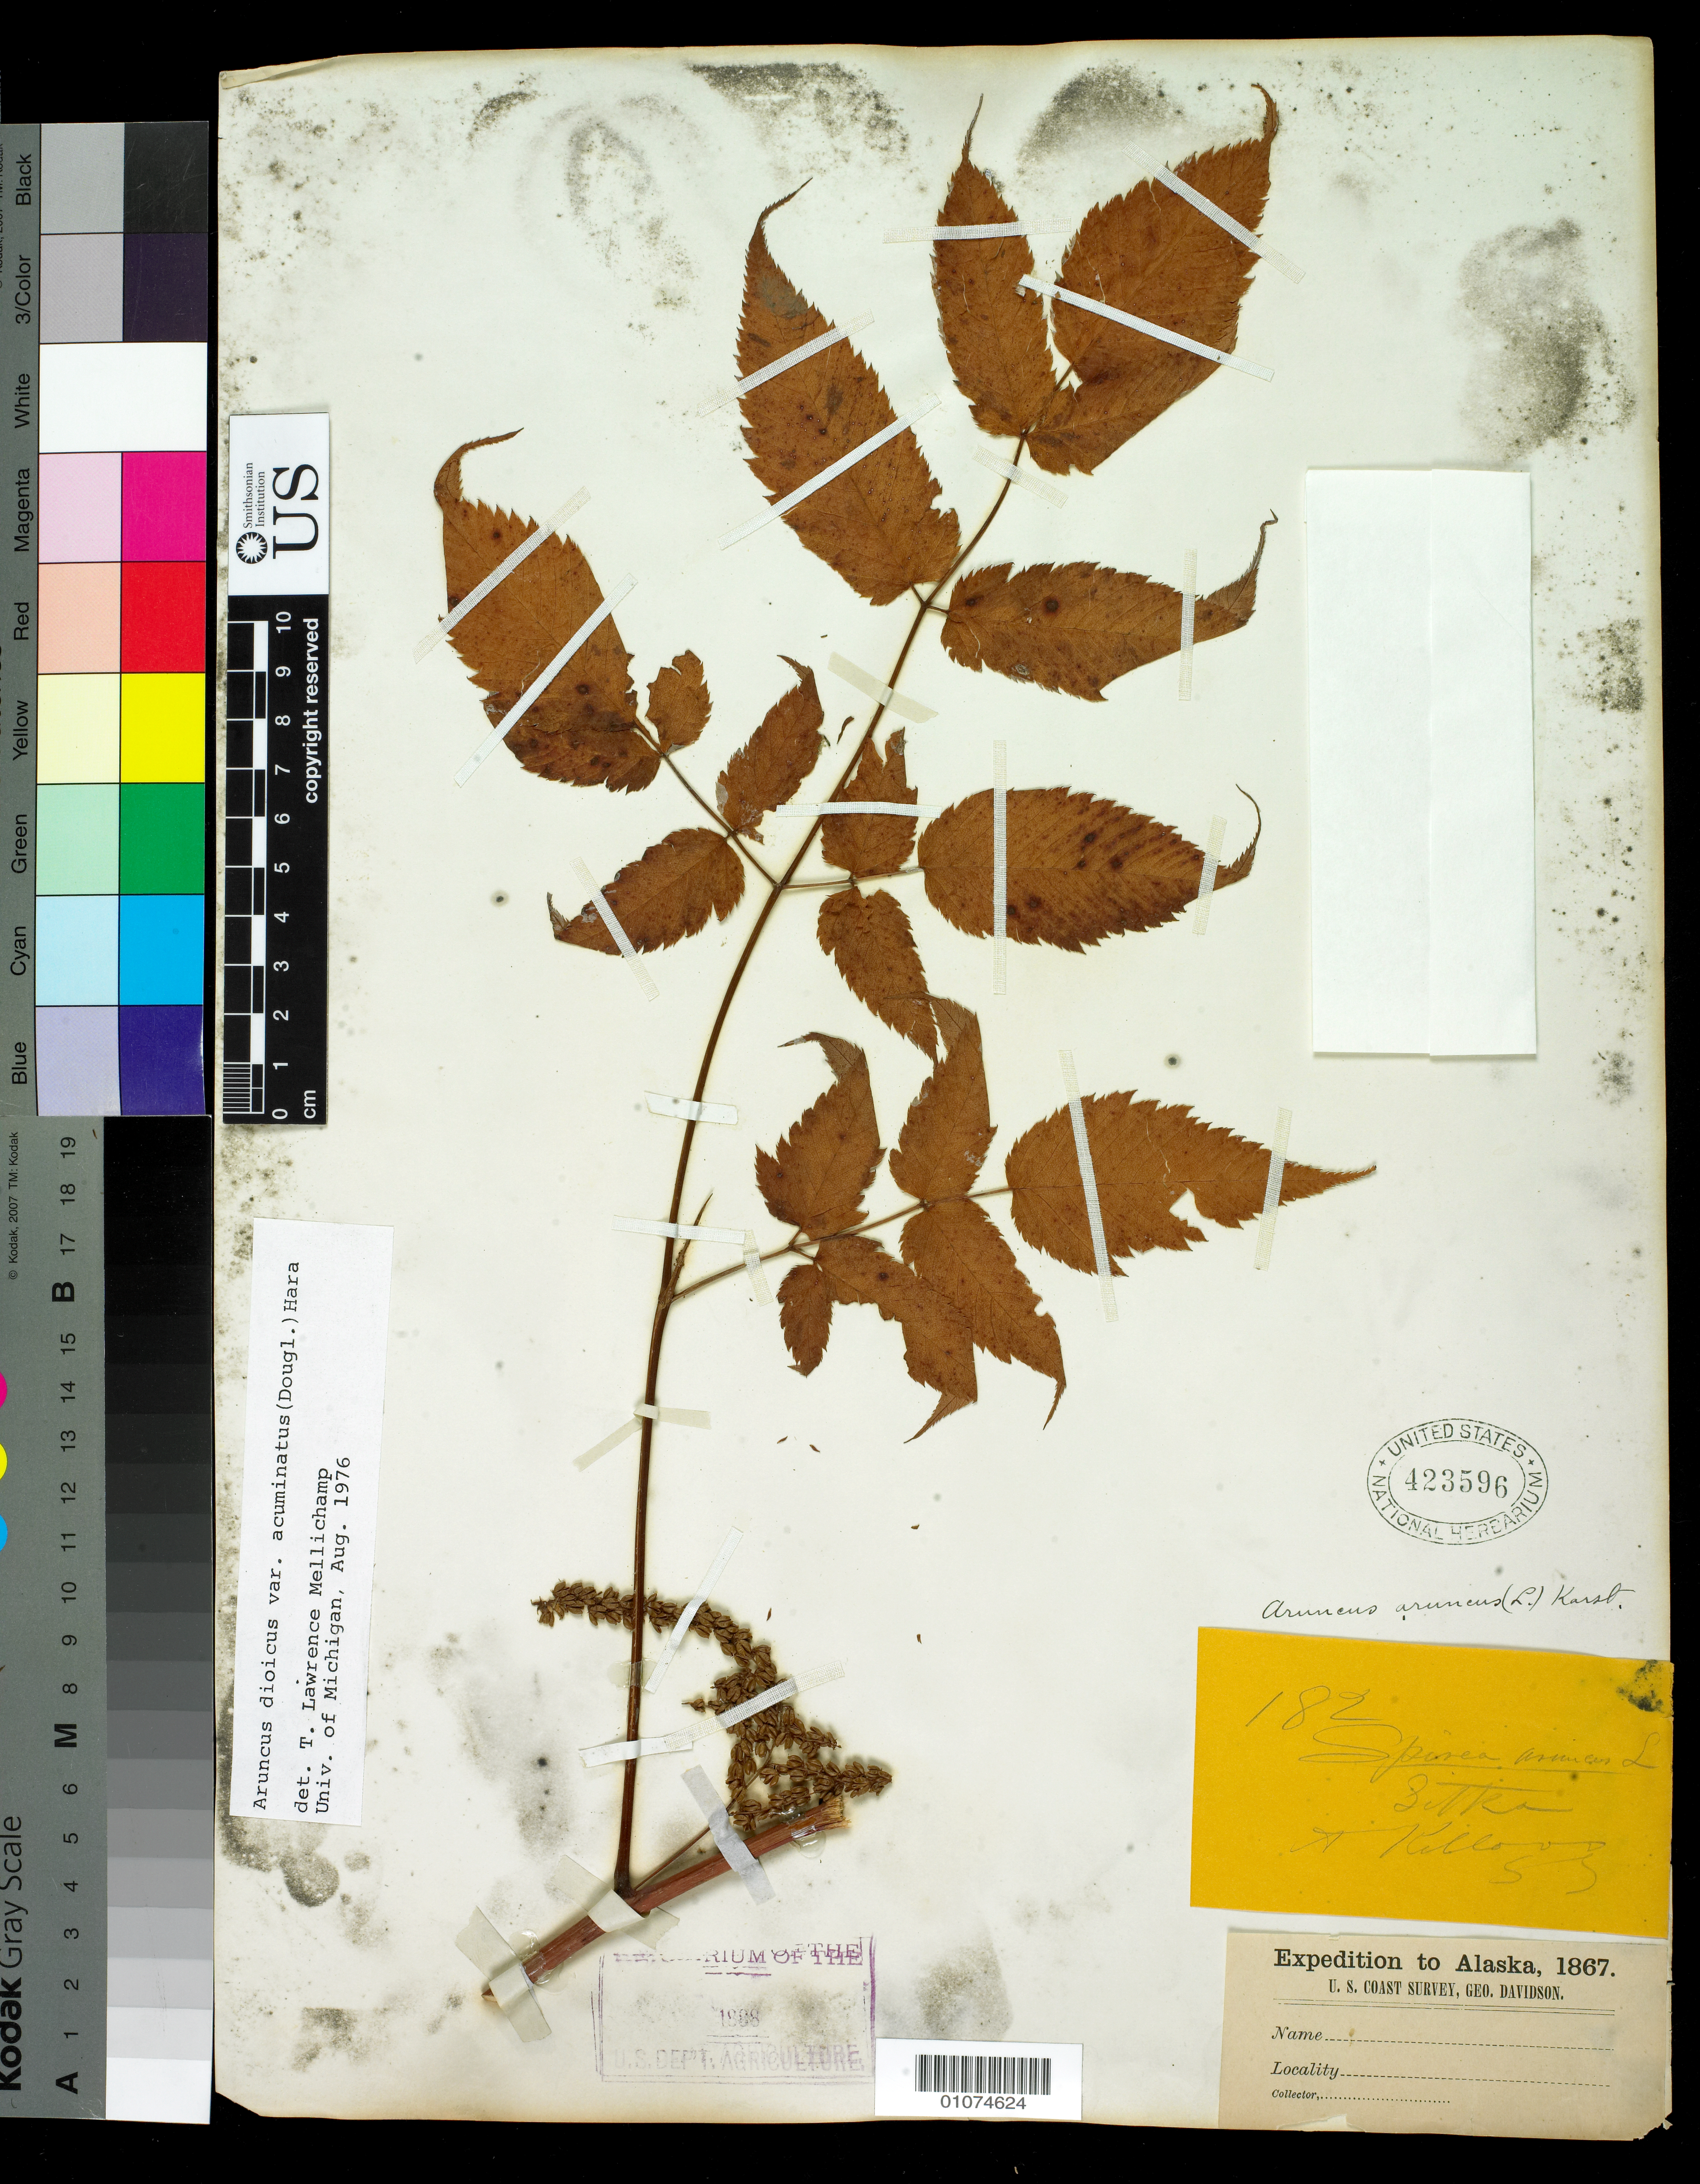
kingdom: Plantae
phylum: Tracheophyta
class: Magnoliopsida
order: Rosales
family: Rosaceae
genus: Aruncus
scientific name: Aruncus dioicus var. acuminatus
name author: (Rydb.) H. Hara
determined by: Mellichamp, T. L.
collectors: A. Kellogg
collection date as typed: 1867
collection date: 1867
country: United States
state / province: Alaska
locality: Sitka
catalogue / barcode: US 423596